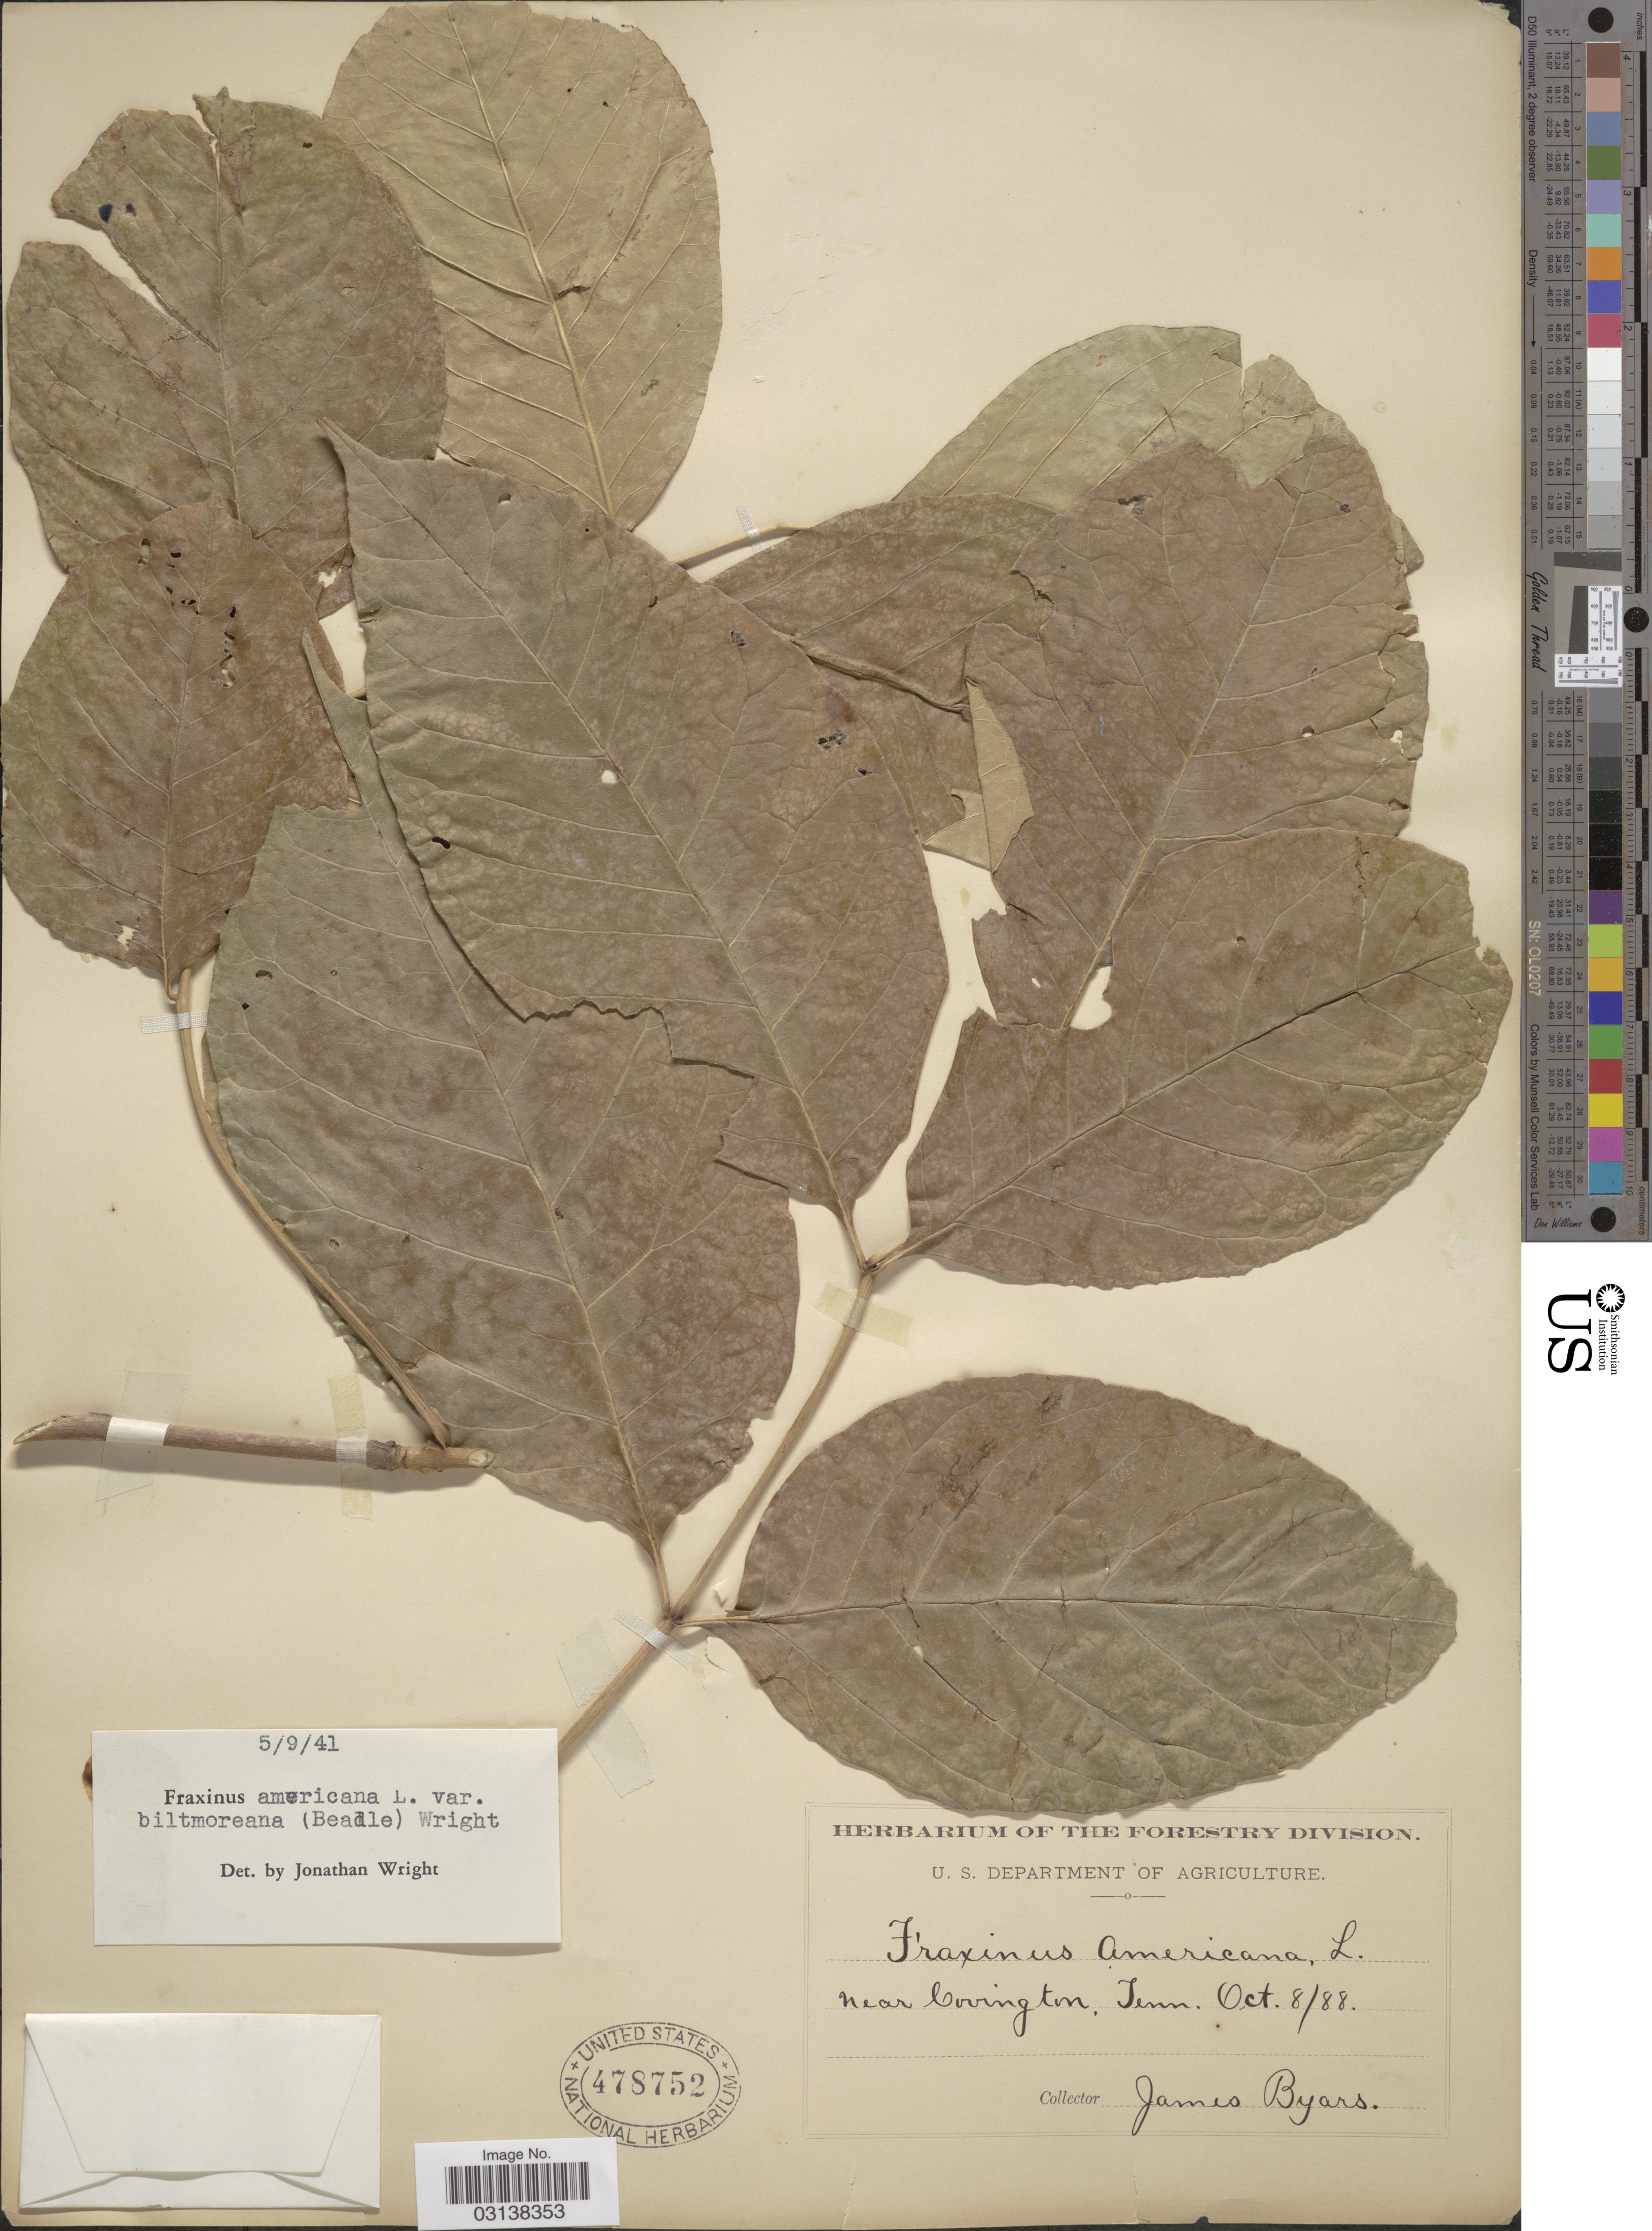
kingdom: Plantae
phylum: Tracheophyta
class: Magnoliopsida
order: Lamiales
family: Oleaceae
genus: Fraxinus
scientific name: Fraxinus americana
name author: L.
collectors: J. Byars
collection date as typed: Transcribed d/m/y: 8/10/88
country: United States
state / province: Tennessee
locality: Near Covington.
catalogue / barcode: US 478752